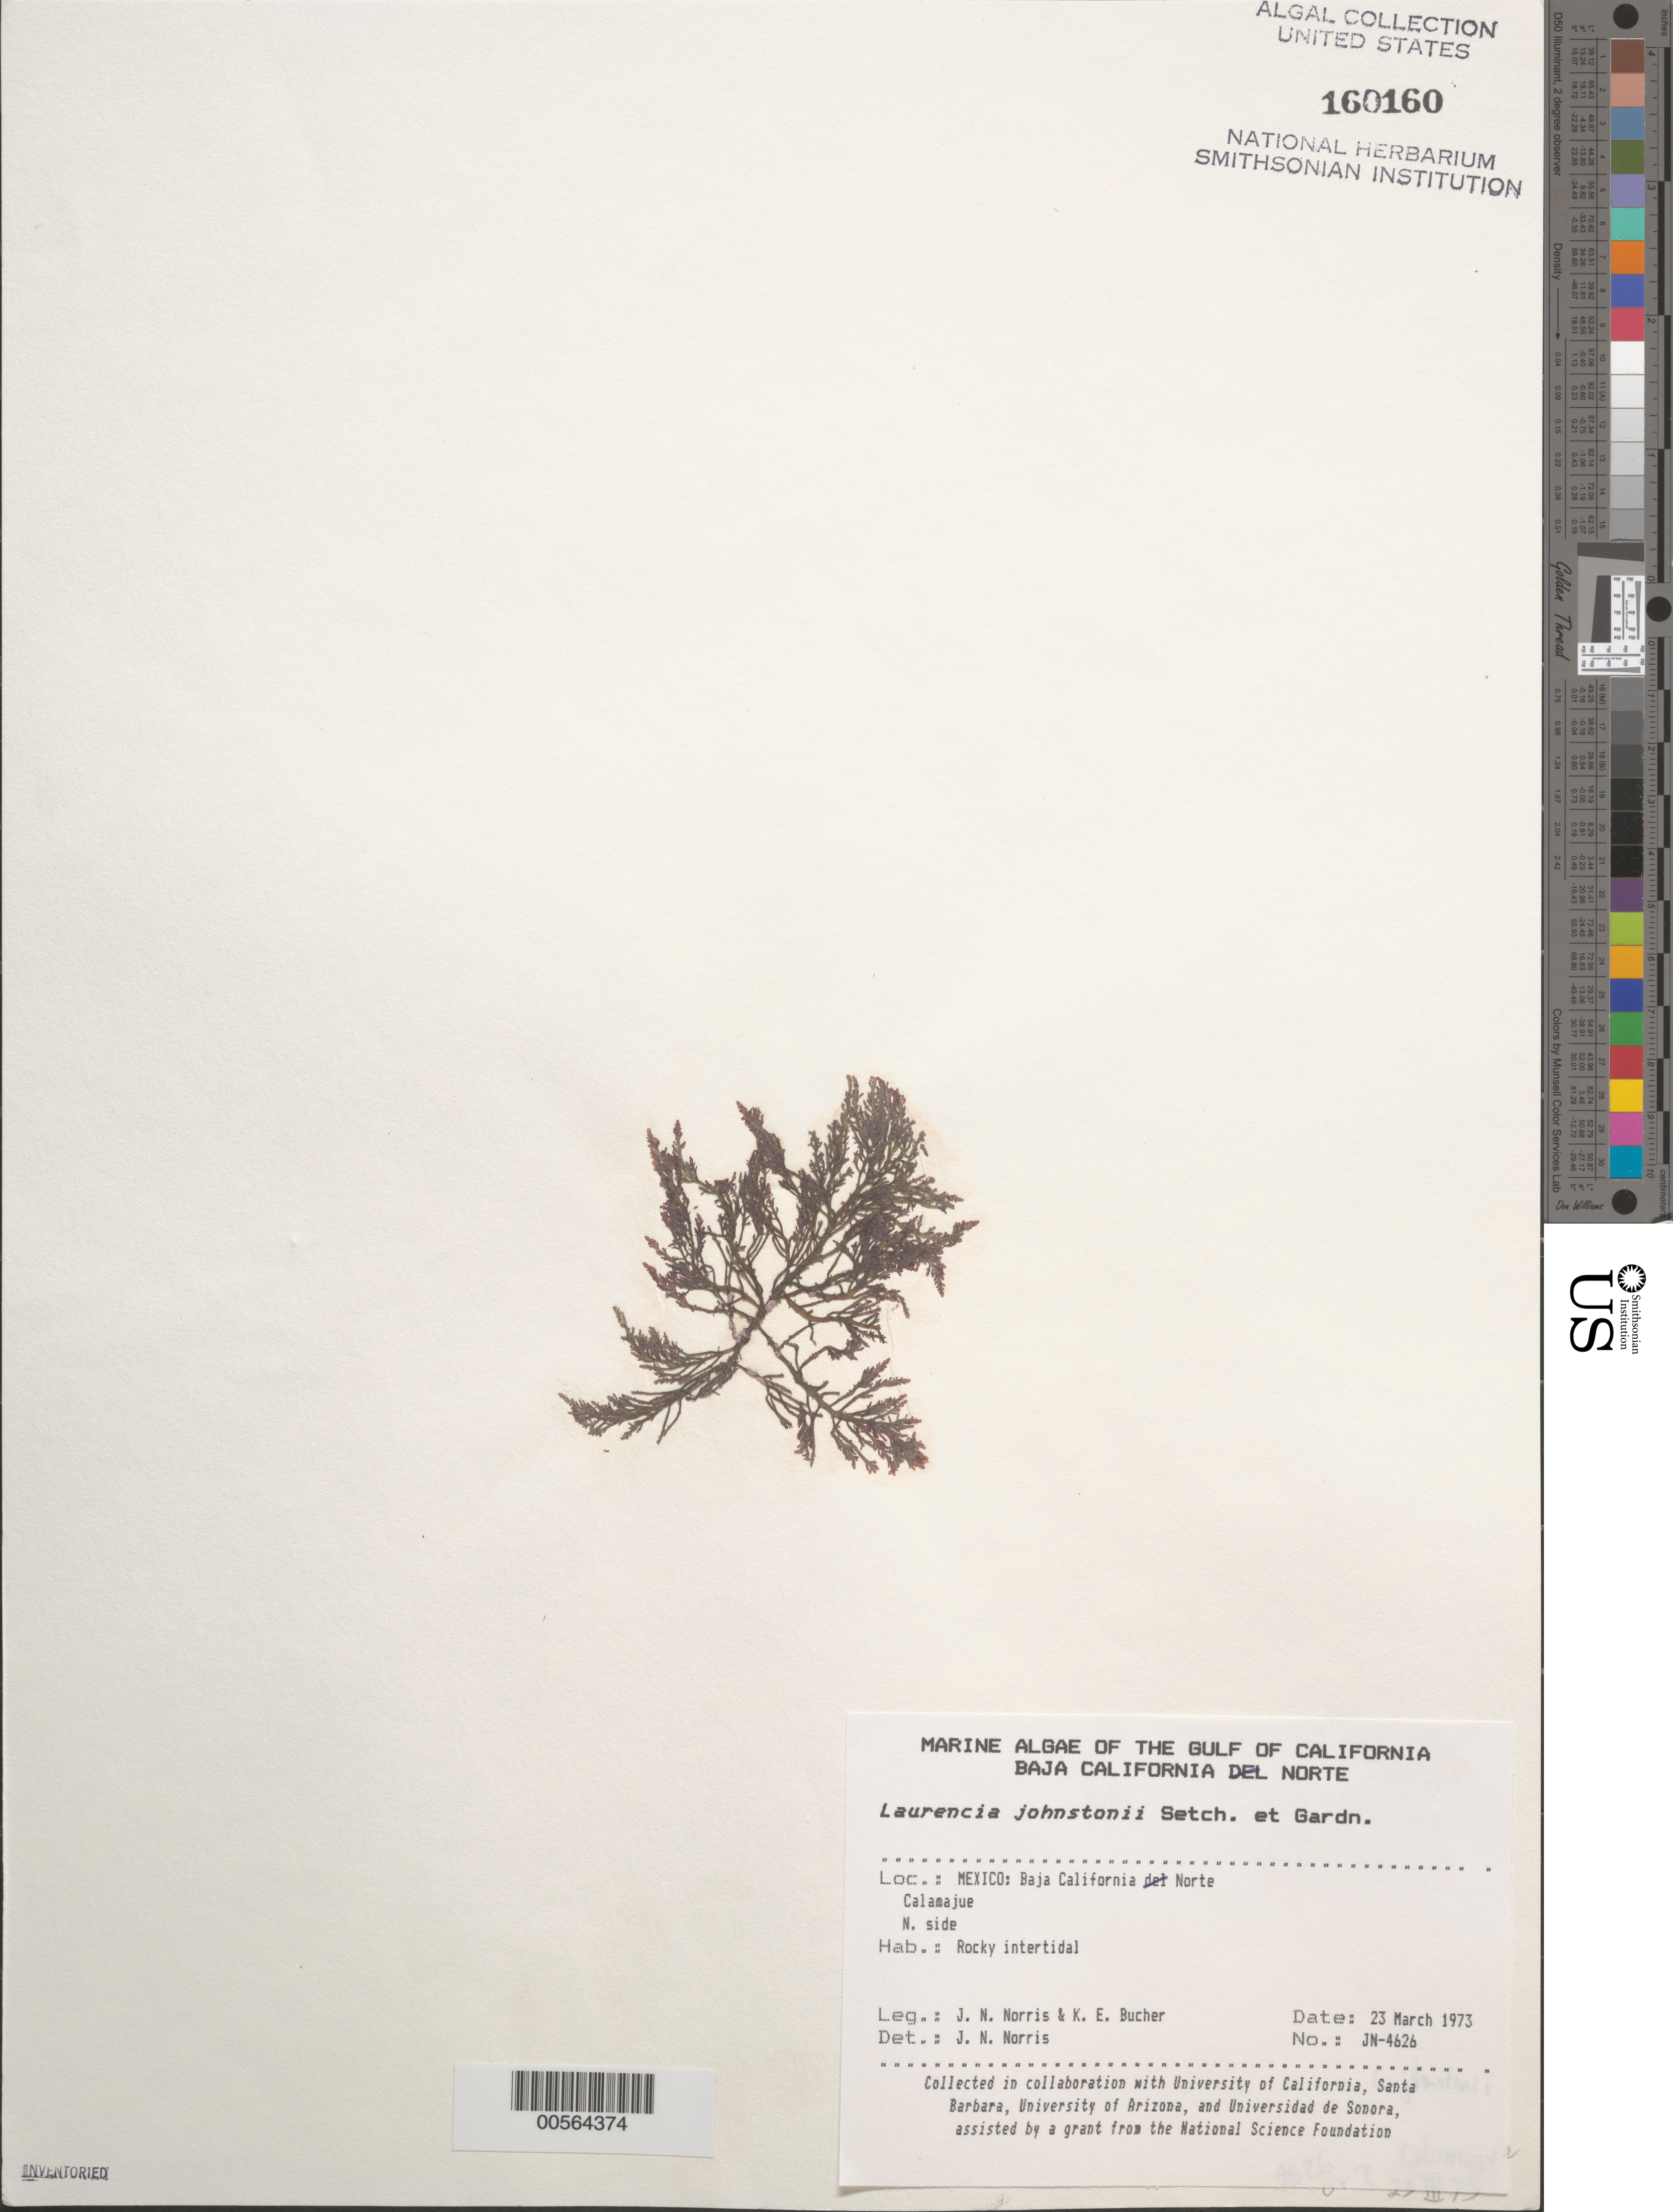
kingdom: Plantae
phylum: Rhodophyta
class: Florideophyceae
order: Ceramiales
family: Rhodomelaceae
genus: Laurencia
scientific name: Laurencia johnstonii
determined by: Norris, James N.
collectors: J. N. Norris & K. E. Bucher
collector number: JN-4626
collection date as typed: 23 Mar 1973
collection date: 1973-03-23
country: Mexico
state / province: Baja California Norte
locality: Calamajue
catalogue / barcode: US 160160